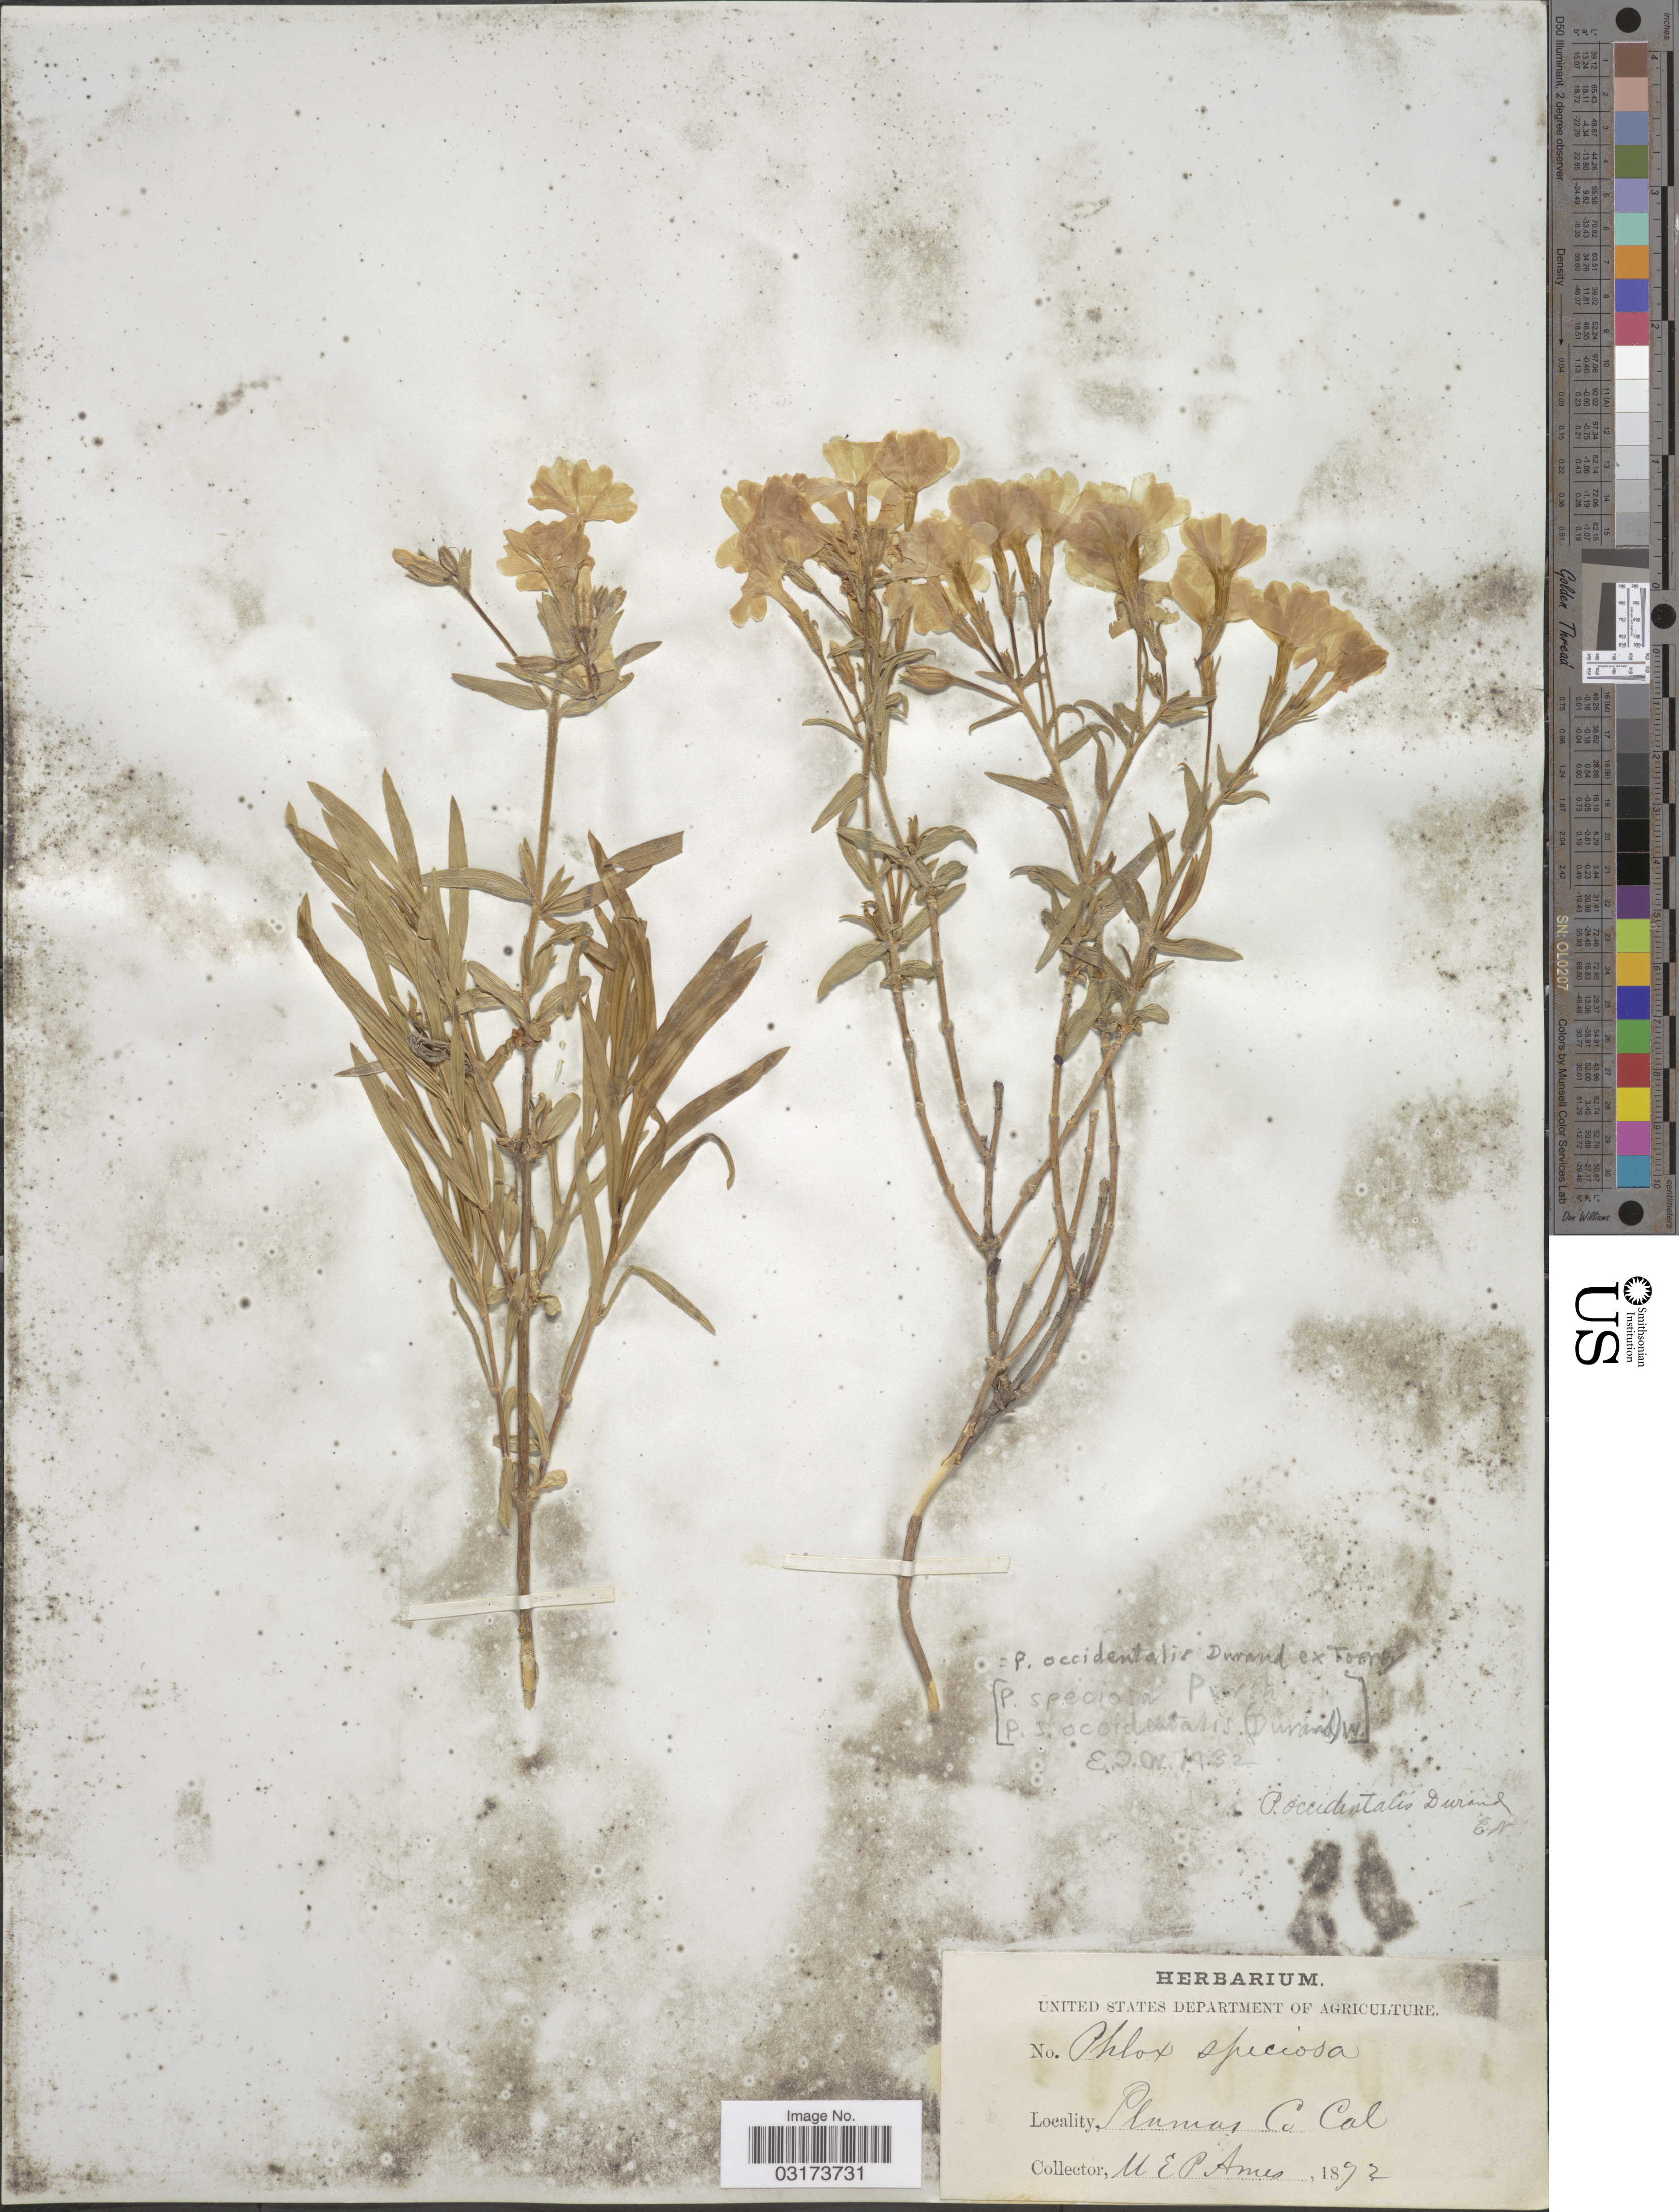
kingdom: Plantae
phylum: Tracheophyta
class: Magnoliopsida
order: Ericales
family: Polemoniaceae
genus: Phlox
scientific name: Phlox speciosa subsp. occidentalis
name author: (Durand ex Torr.) Wherry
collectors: M. E. P. Ames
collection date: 1872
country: United States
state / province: California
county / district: Plumas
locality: Plumas Co.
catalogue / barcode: US 103200